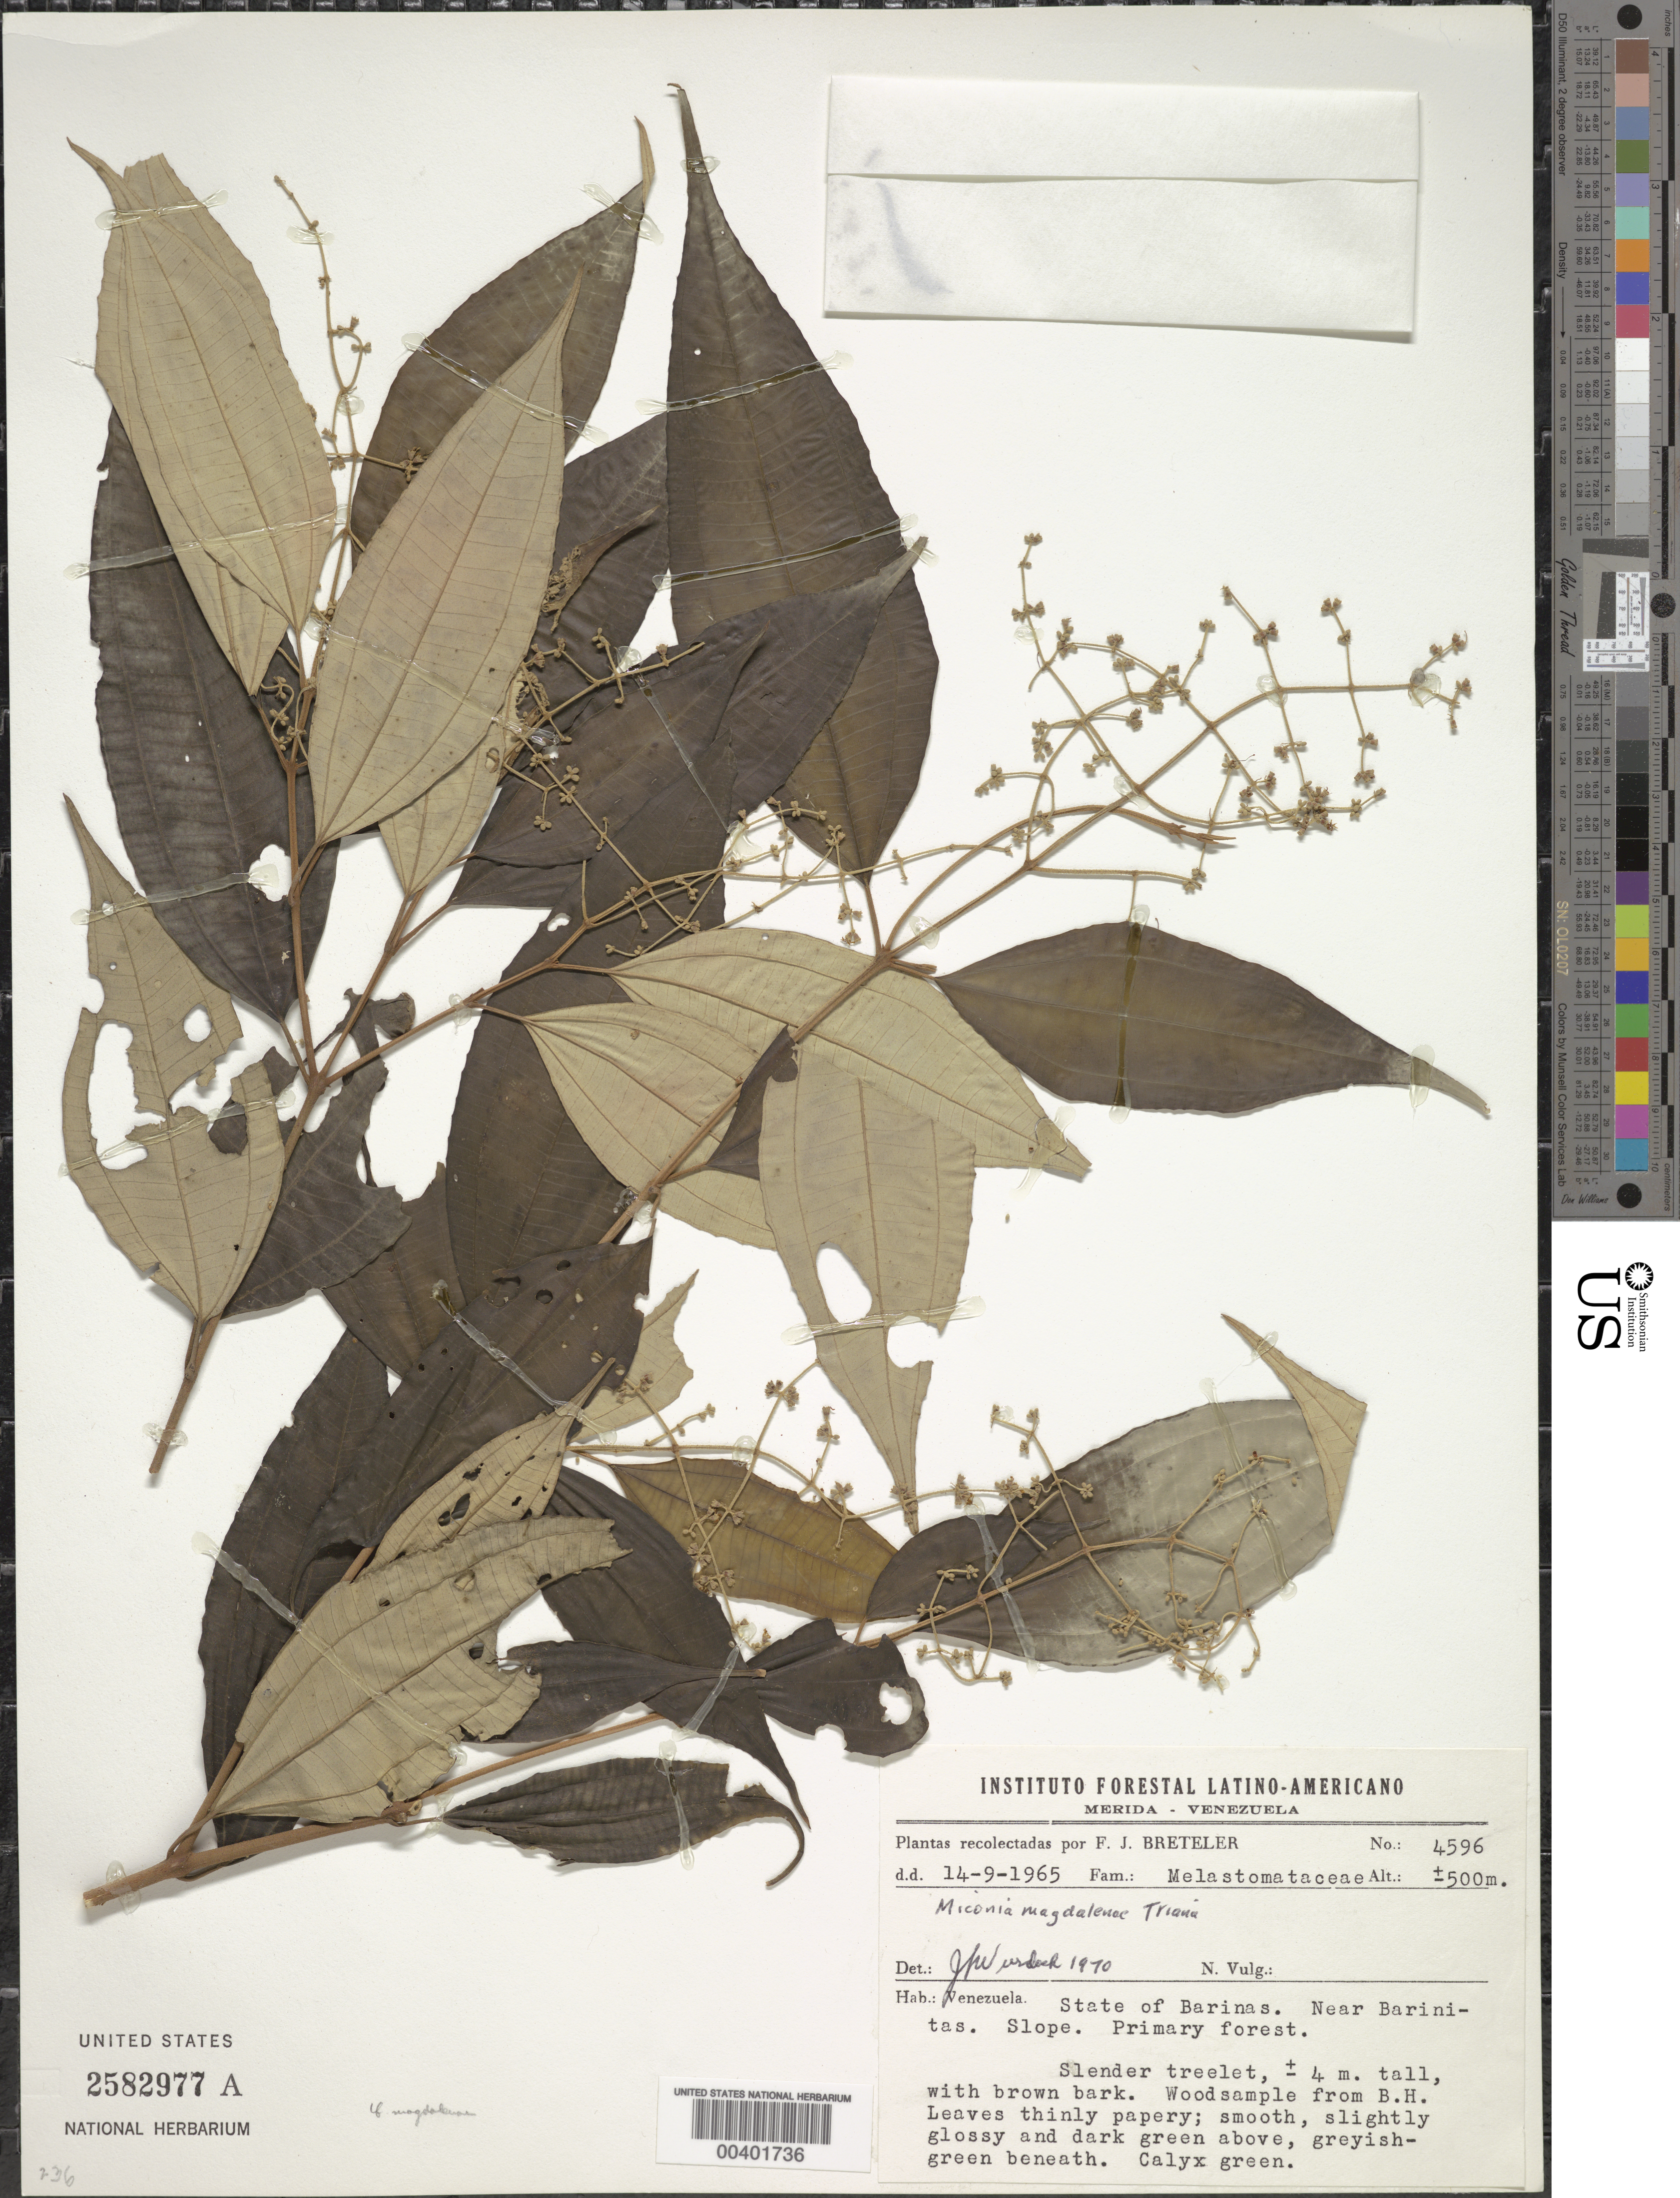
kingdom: Plantae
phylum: Tracheophyta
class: Magnoliopsida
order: Myrtales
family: Melastomataceae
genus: Miconia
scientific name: Miconia magdalenae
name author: Triana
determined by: Wurdack, John J., (US), US (UNITED STATES)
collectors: F. J. Breteler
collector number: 4596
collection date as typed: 14 Sep 1965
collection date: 1965-09-14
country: Venezuela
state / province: Barinas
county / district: Bolívar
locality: Near Barinitas. Barinitas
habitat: Primary forest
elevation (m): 500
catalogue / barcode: US 2582977A